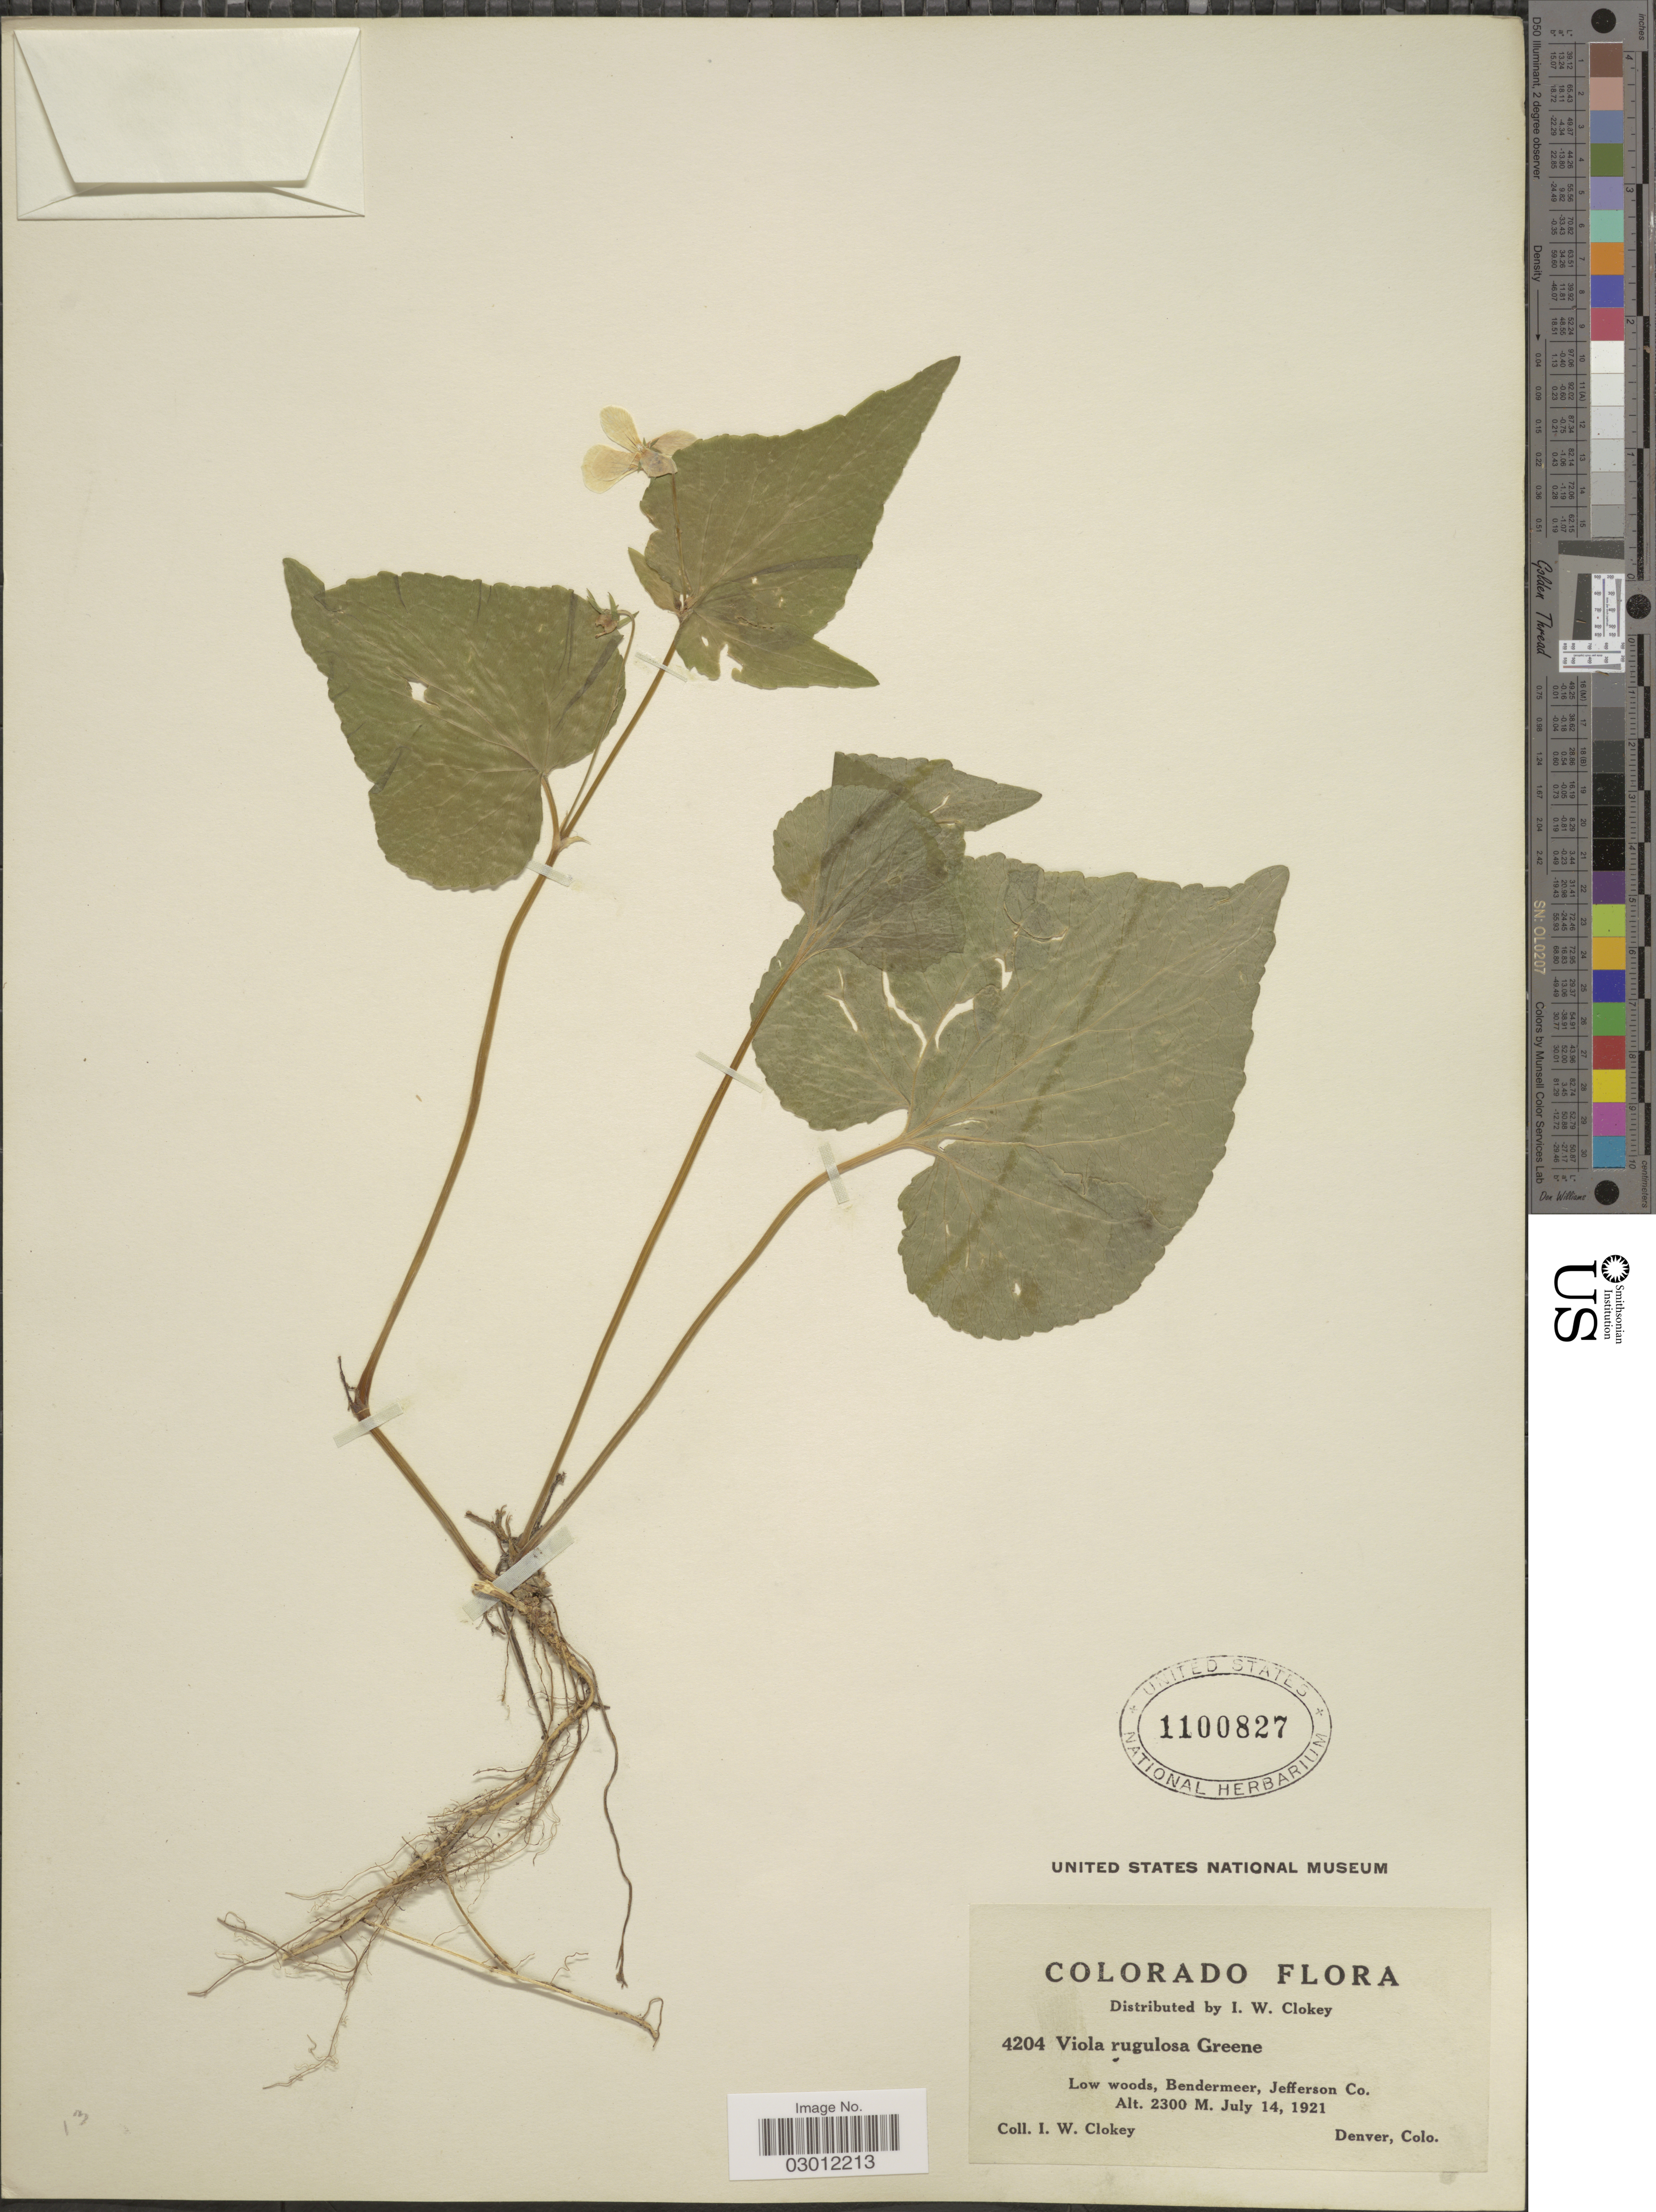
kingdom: Plantae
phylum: Tracheophyta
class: Magnoliopsida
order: Malpighiales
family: Violaceae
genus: Viola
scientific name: Viola canadensis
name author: L.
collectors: I. W. Clokey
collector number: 4204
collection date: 1921-07-14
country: United States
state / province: Colorado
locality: Low woods, Bendermeer, Jefferson Co.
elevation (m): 2300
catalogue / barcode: US 1100827